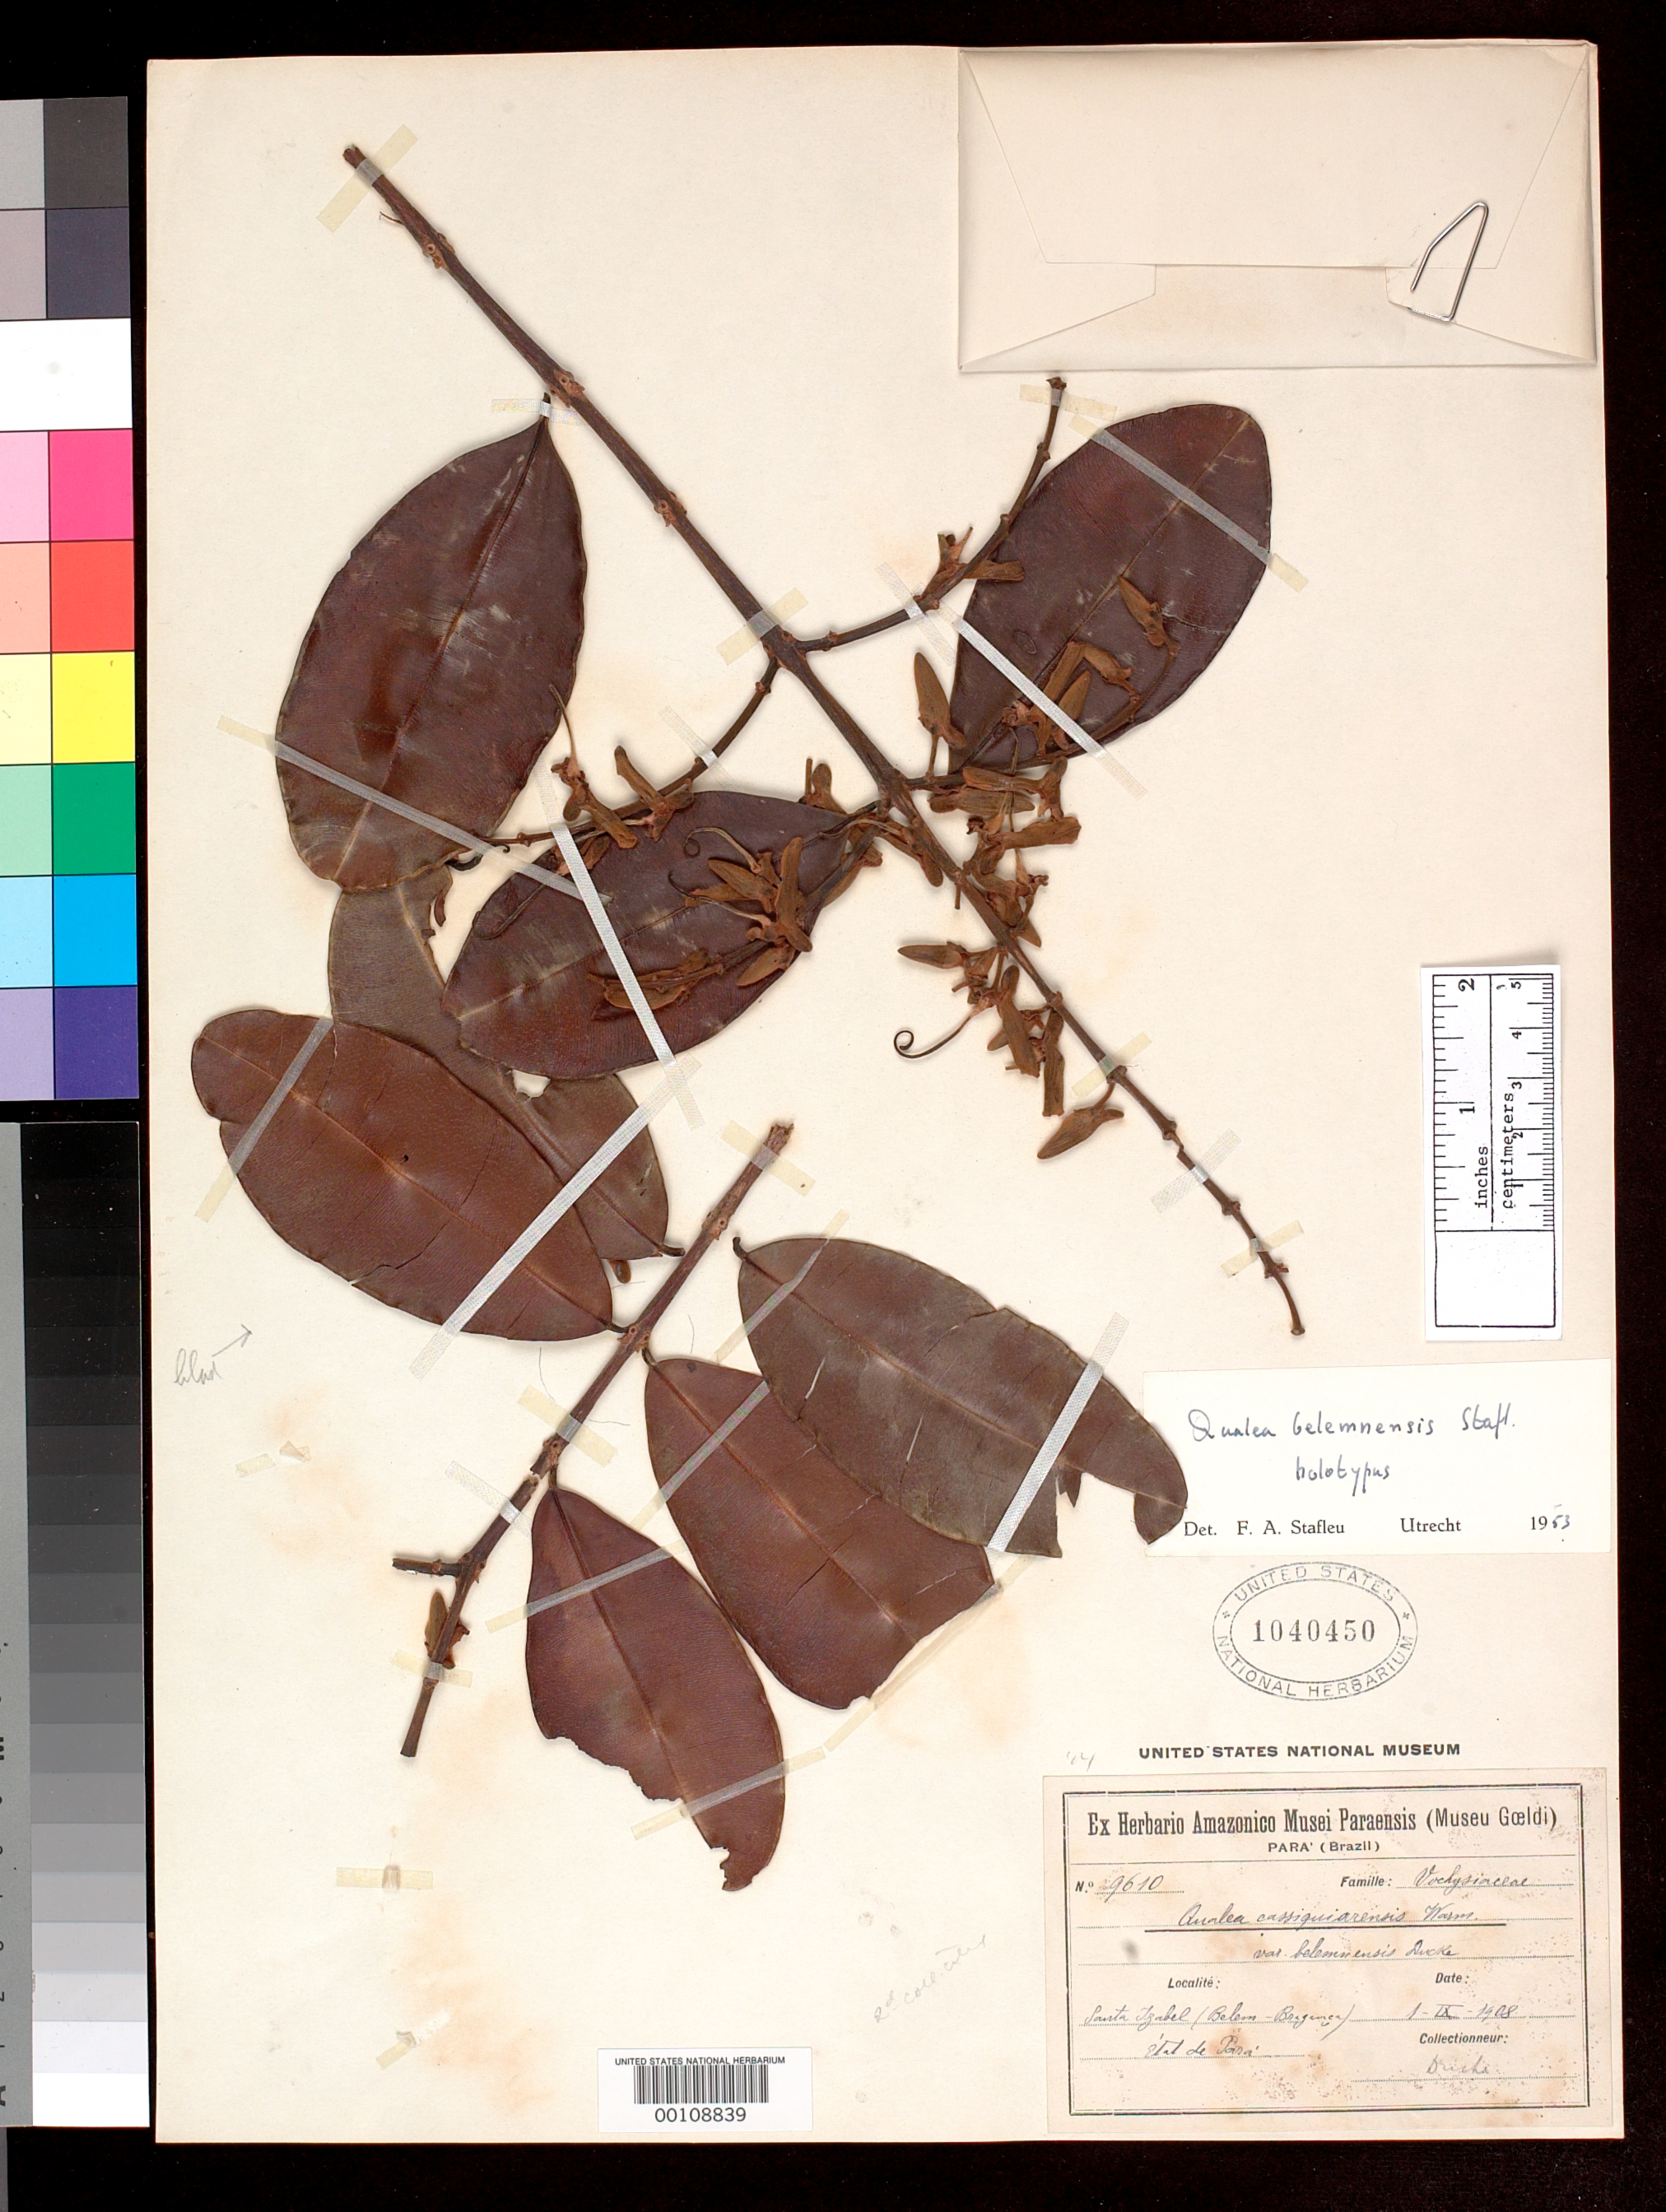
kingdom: Plantae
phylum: Tracheophyta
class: Magnoliopsida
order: Myrtales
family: Vochysiaceae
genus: Qualea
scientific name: Qualea belemnensis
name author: Stafleu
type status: Holotype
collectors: A. Ducke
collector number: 9610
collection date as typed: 01 Sep 1908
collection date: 1908-09-01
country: Brazil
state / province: Pará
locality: Santa Izabel, Belem-braganca.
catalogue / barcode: US 1040450